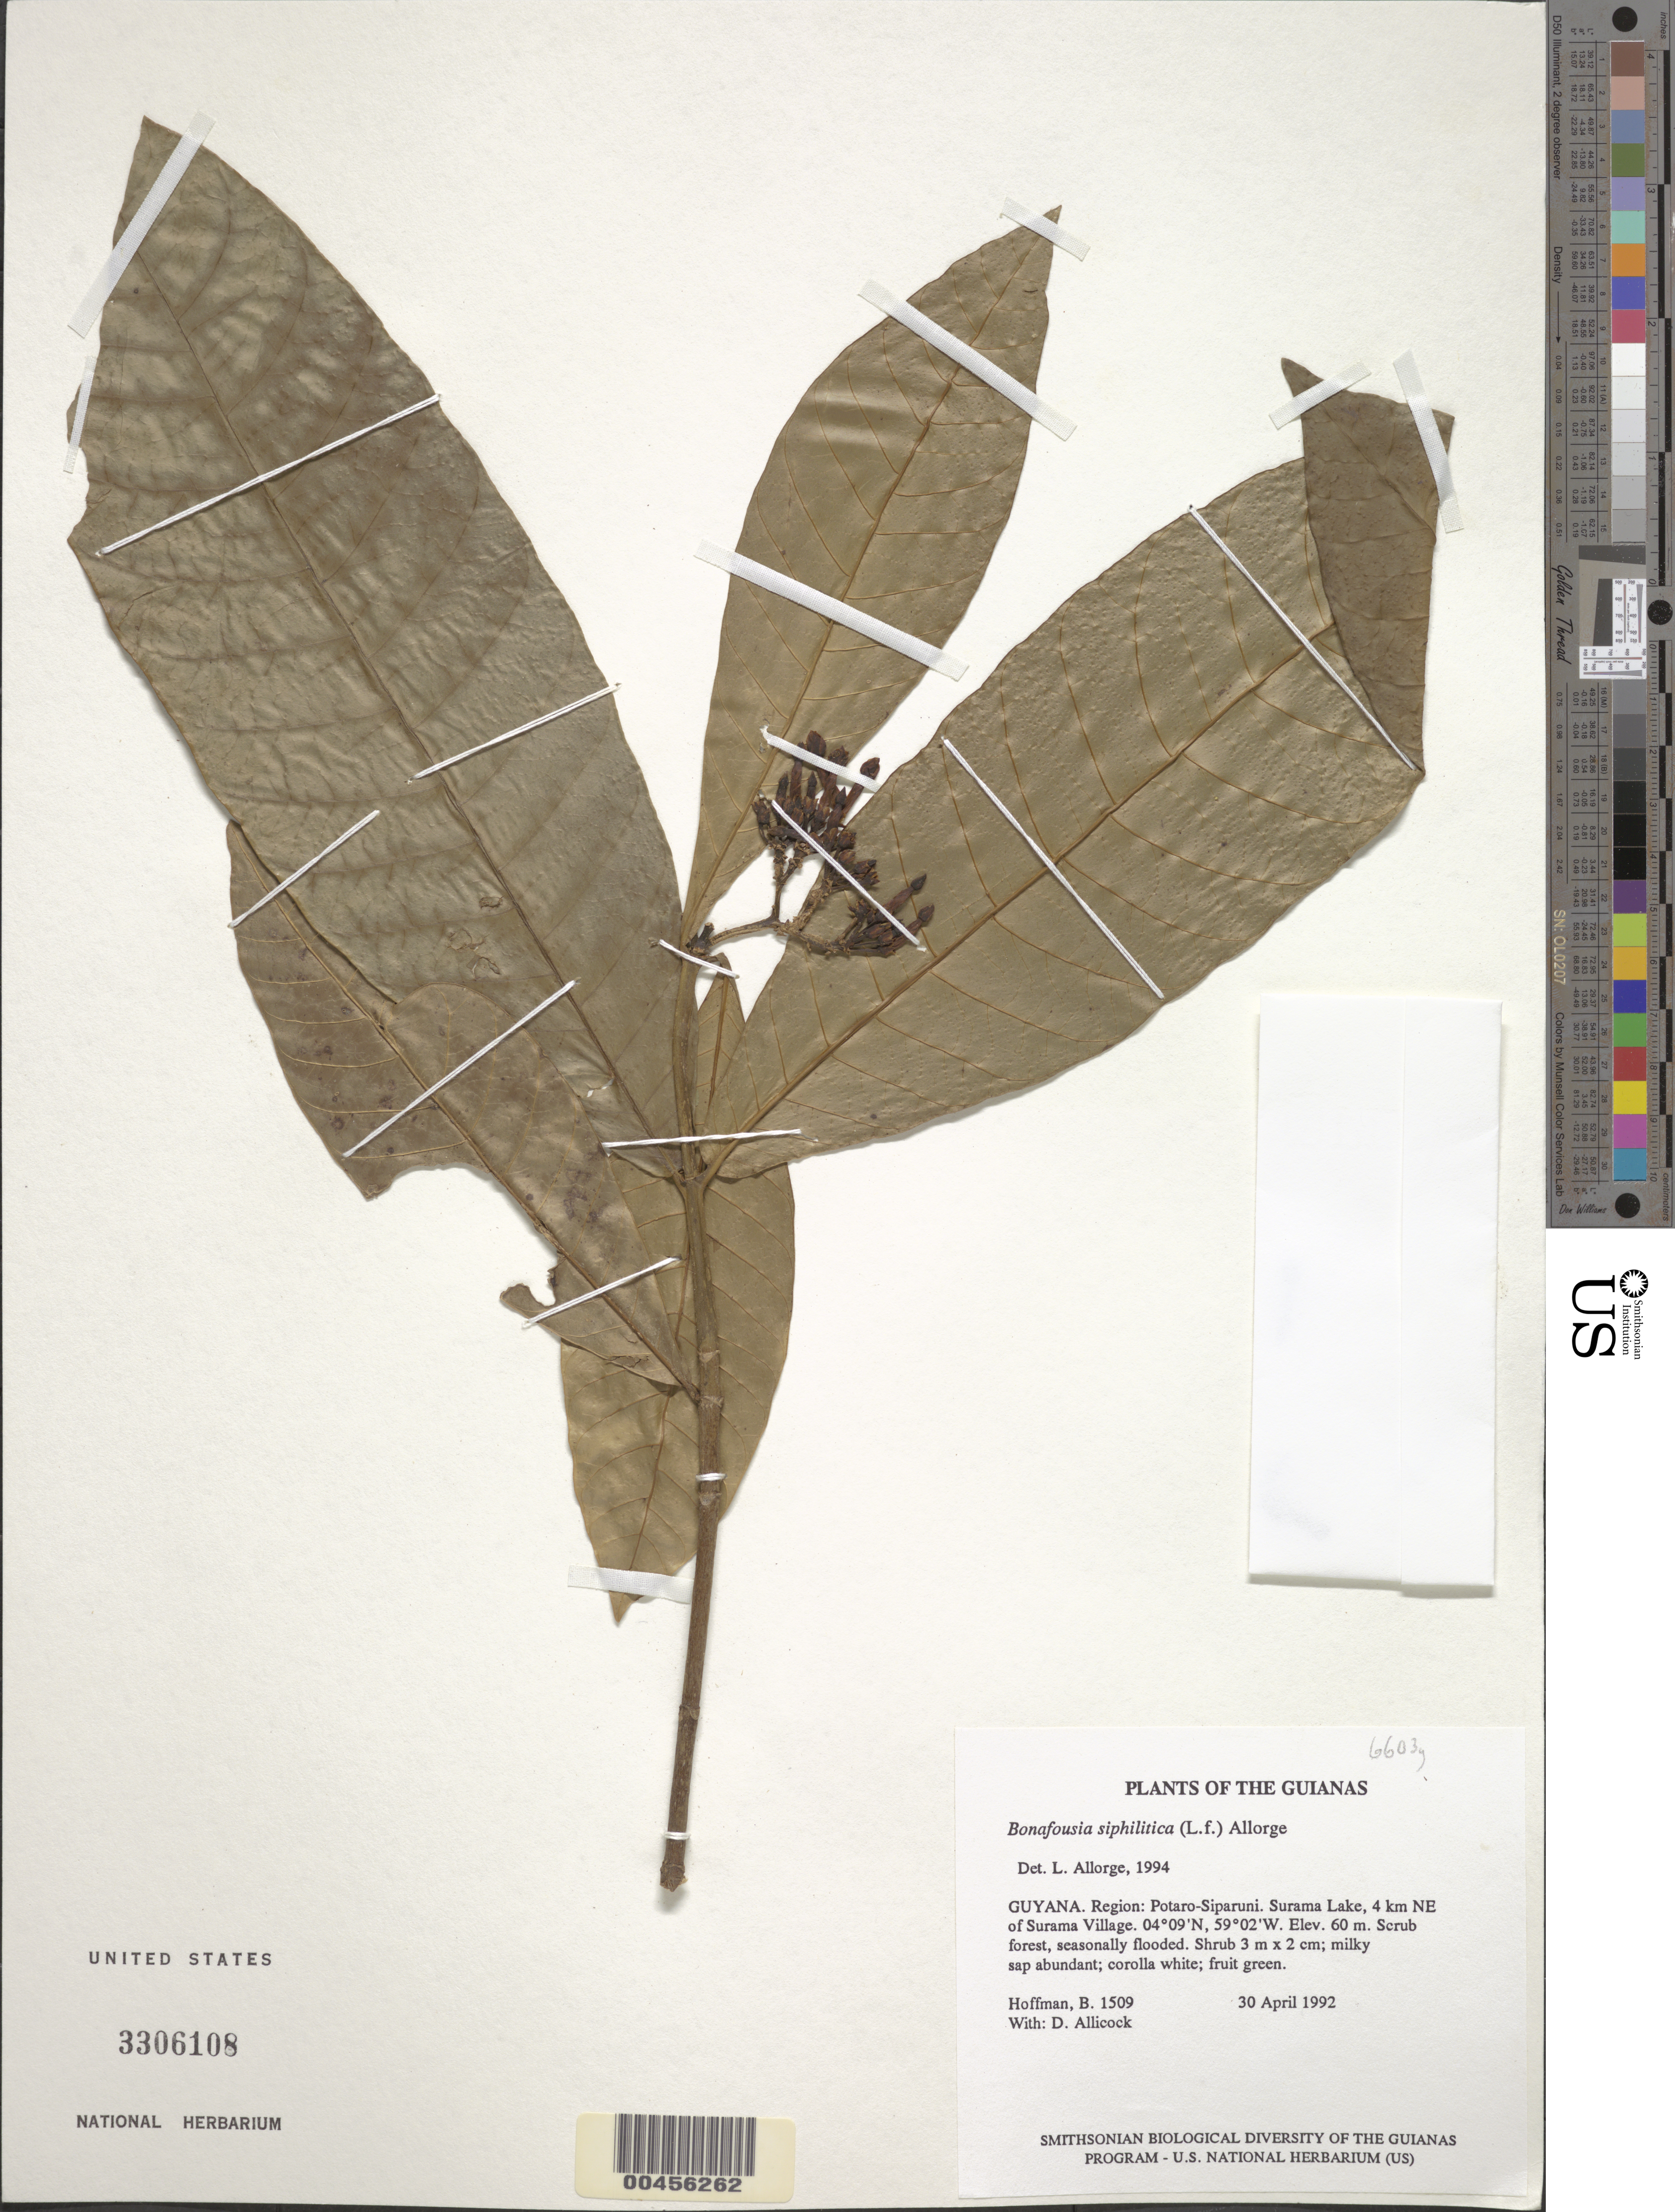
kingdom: Plantae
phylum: Tracheophyta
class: Magnoliopsida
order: Gentianales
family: Apocynaceae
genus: Tabernaemontana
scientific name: Tabernaemontana siphilitica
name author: (L. f.) Leeuwenb.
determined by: Allorge, L.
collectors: B. Hoffman & D. Allicock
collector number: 1509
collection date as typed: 30 April 1992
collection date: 1992-04-30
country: Guyana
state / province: Potaro-Siparuni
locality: Surama Lake, 4 km NE of Surama village. Iwokrama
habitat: Scrub forest, seasonally flooded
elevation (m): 60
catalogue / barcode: US 3306108